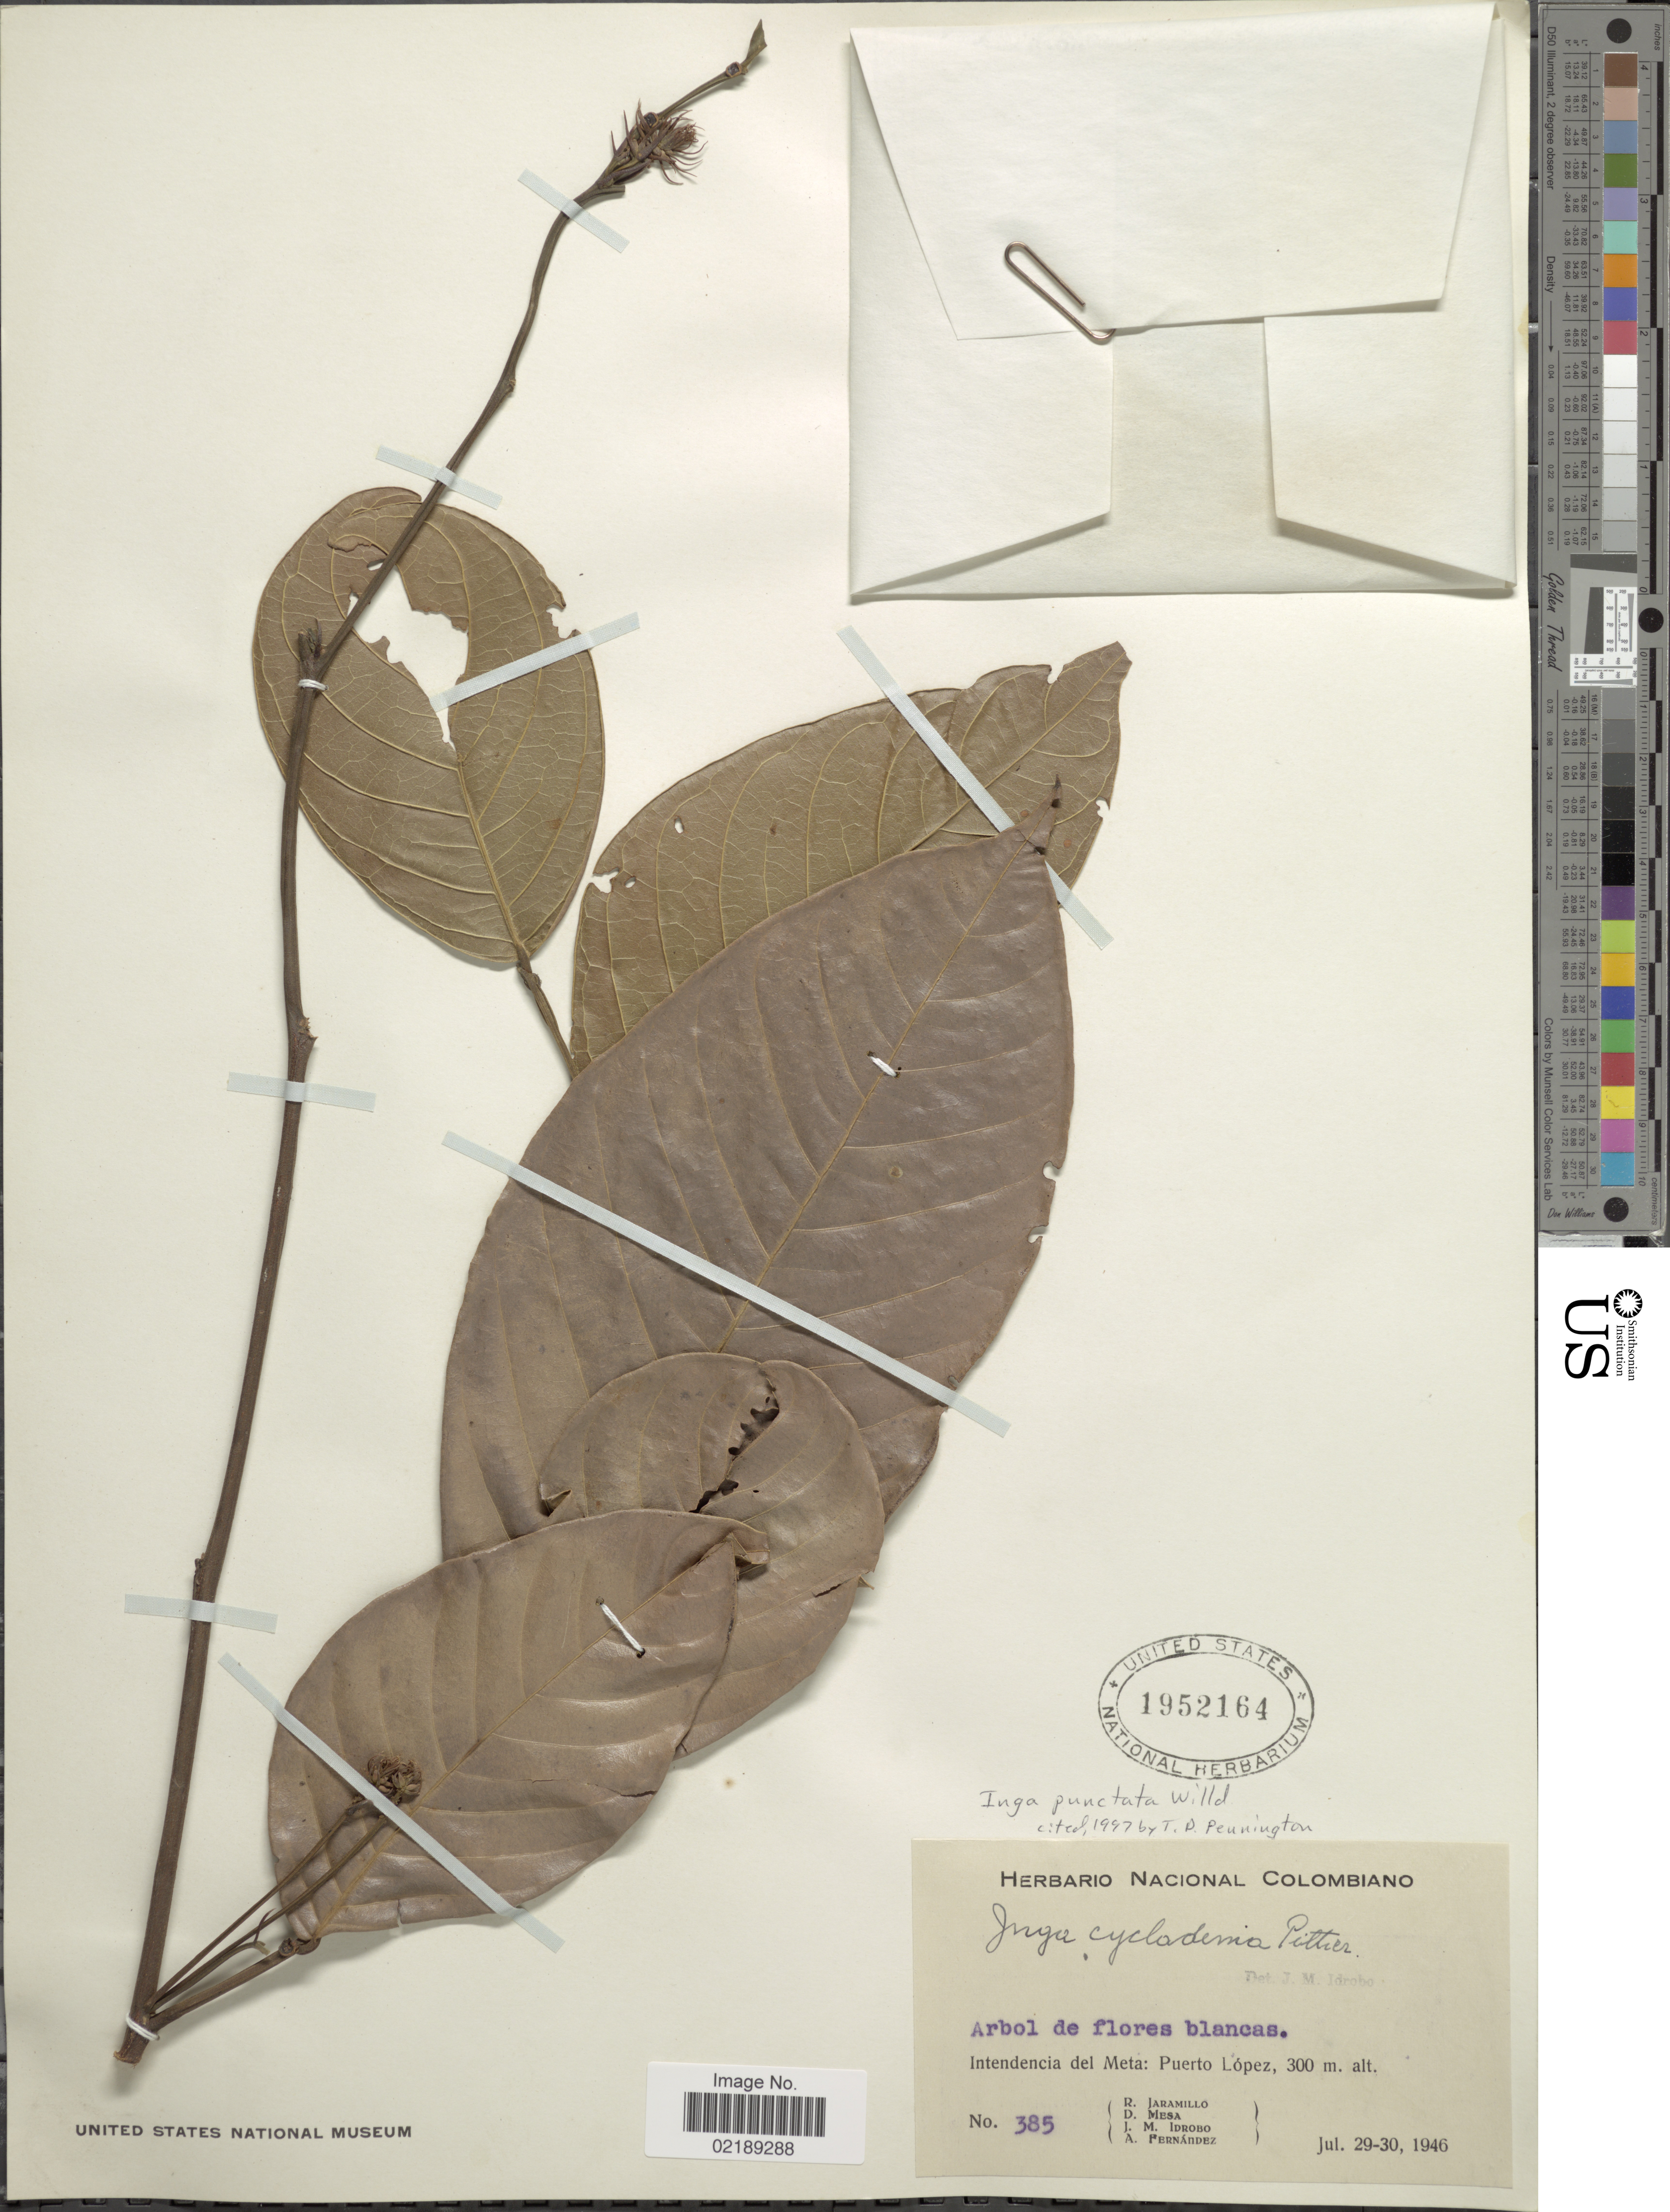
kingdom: Plantae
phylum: Tracheophyta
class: Magnoliopsida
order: Fabales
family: Fabaceae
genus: Inga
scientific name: Inga punctata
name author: Willd.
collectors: R. Jaramillo M., D. Mesa, J. M. Idrobo & A. Fernandez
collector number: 385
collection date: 1946-07-29/1946-07-30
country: Colombia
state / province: Meta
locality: Intendencia del Meta: Puerto Lopez.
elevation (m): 300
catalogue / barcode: US 1952164